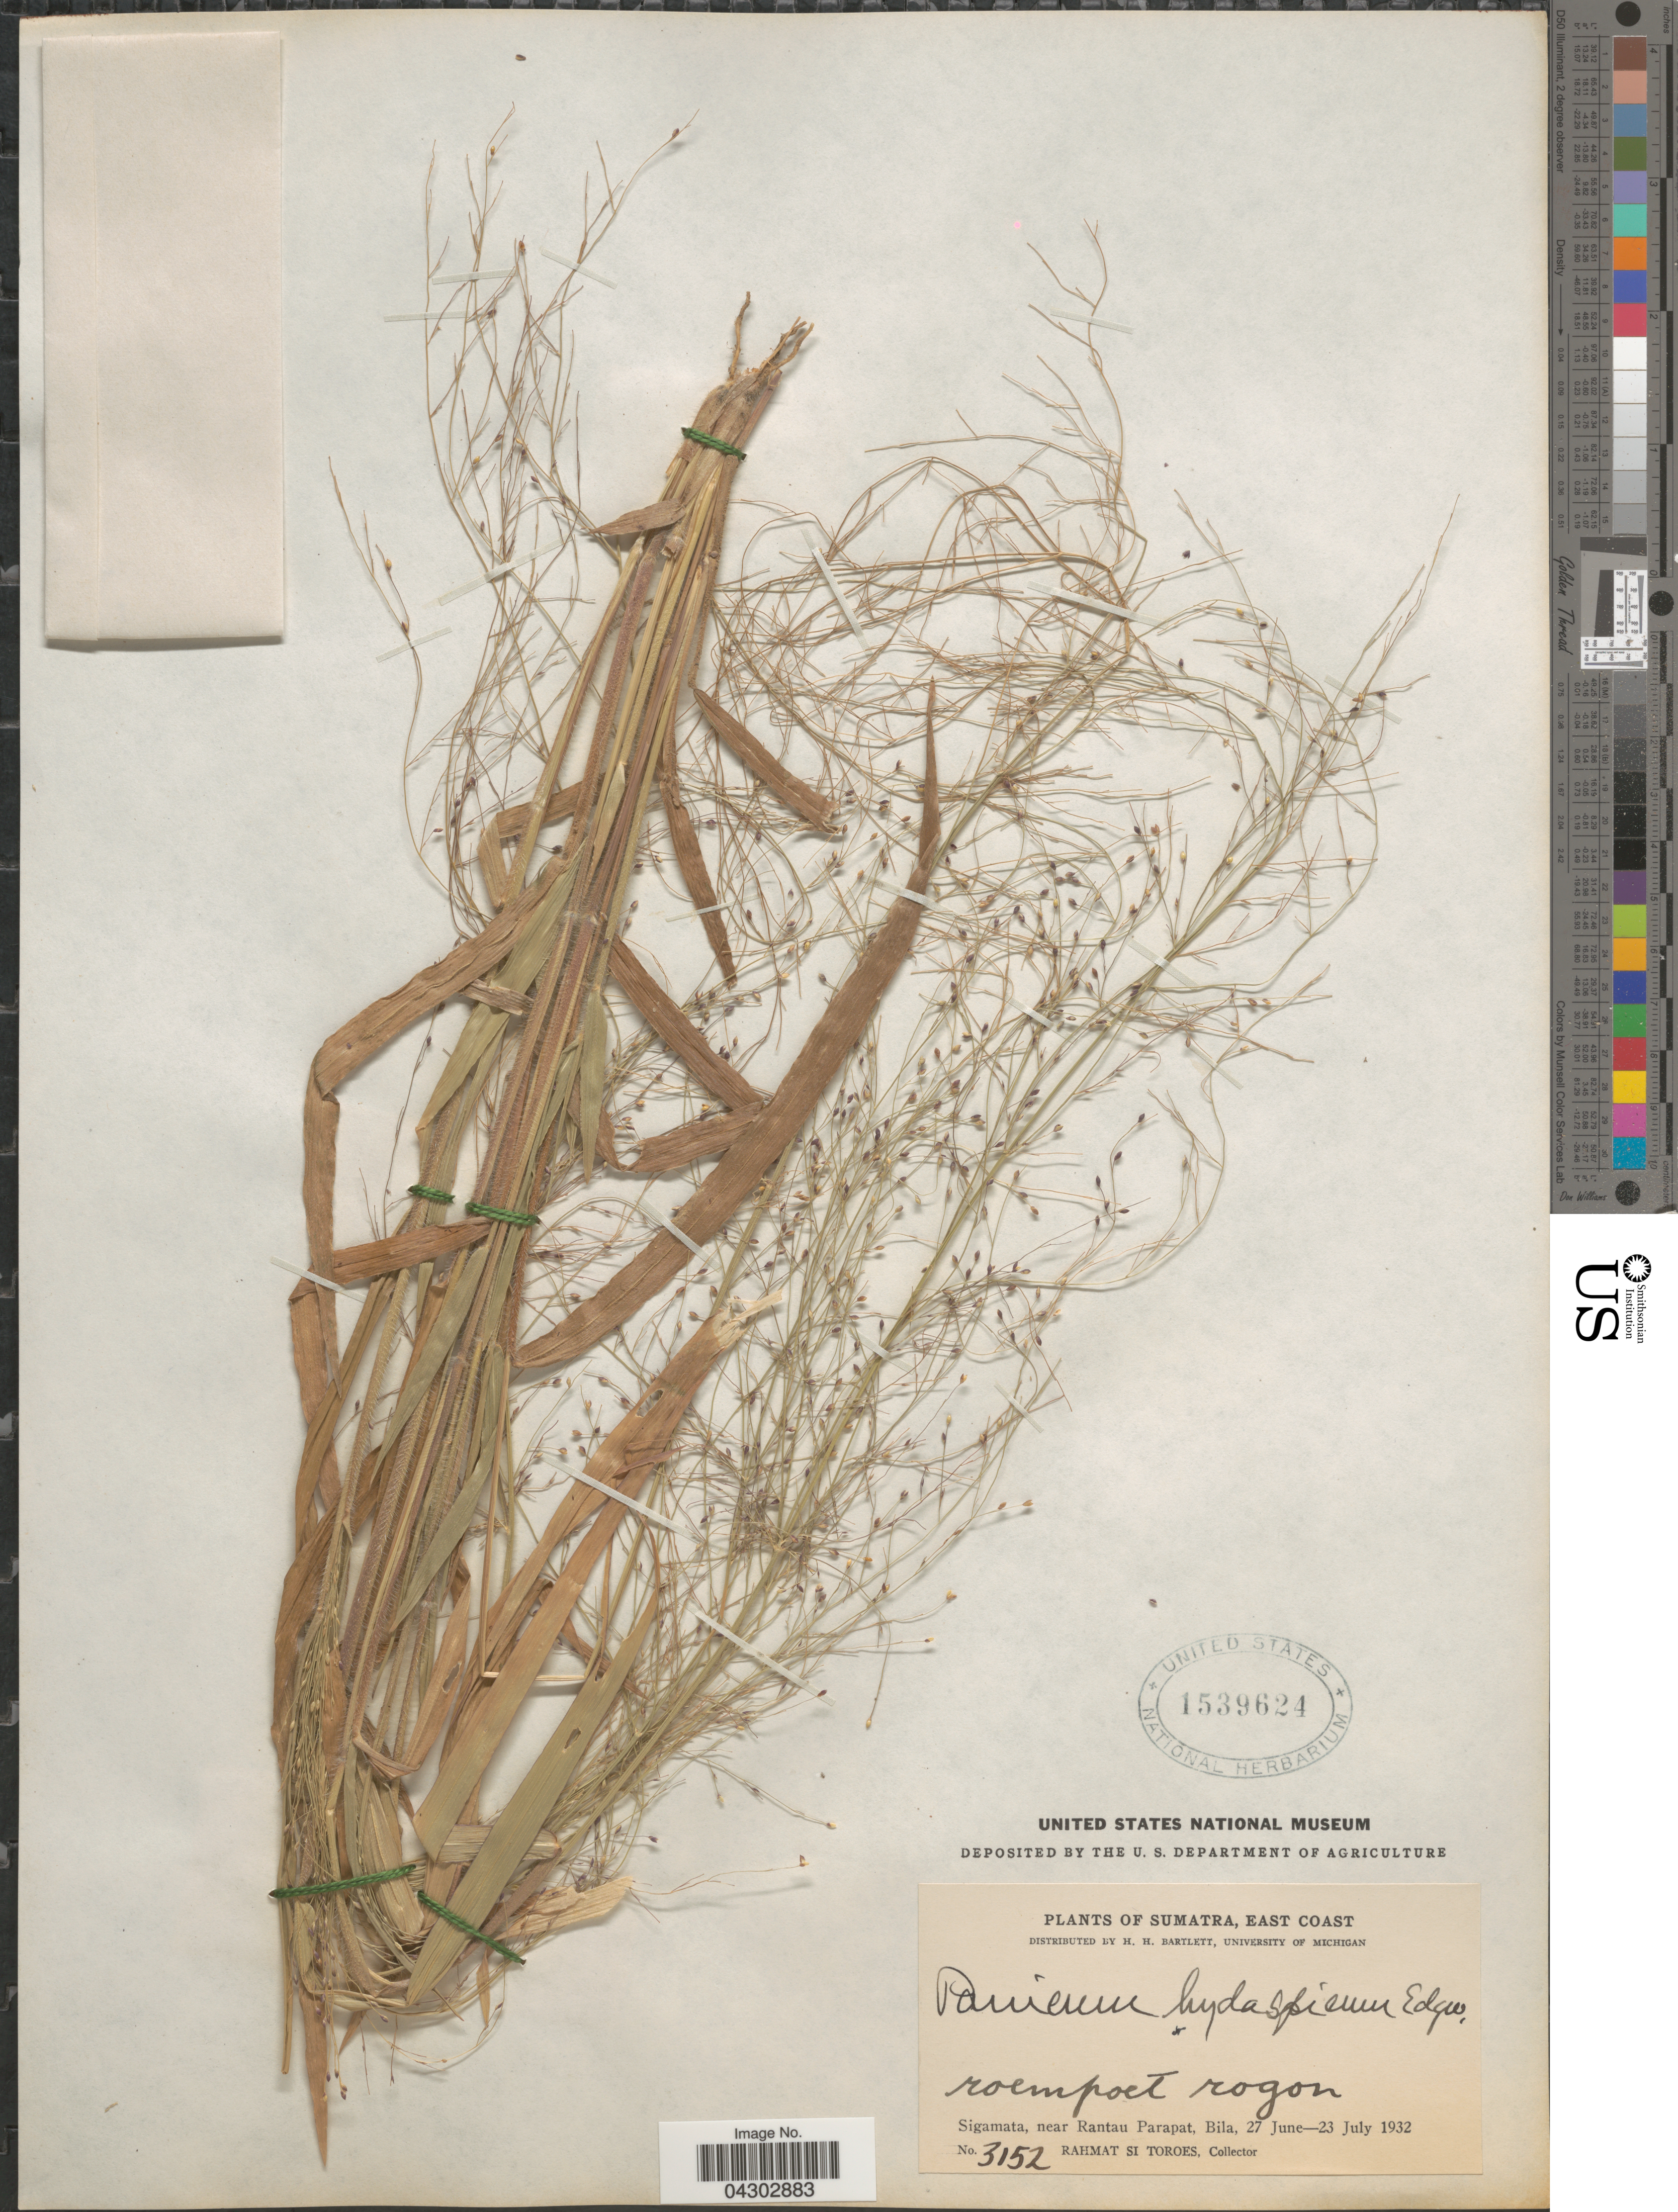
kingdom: Plantae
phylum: Tracheophyta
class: Liliopsida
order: Poales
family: Poaceae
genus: Panicum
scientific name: Panicum luzonense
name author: J. Presl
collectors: Rahmat Si Boeea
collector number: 3152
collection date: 1932-06-27/1932-07-23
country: Indonesia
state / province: Sumatra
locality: East Coast. Roempoet rogon. Sigamata, near Rantau Parapat, Bila.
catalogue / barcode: US 1539624